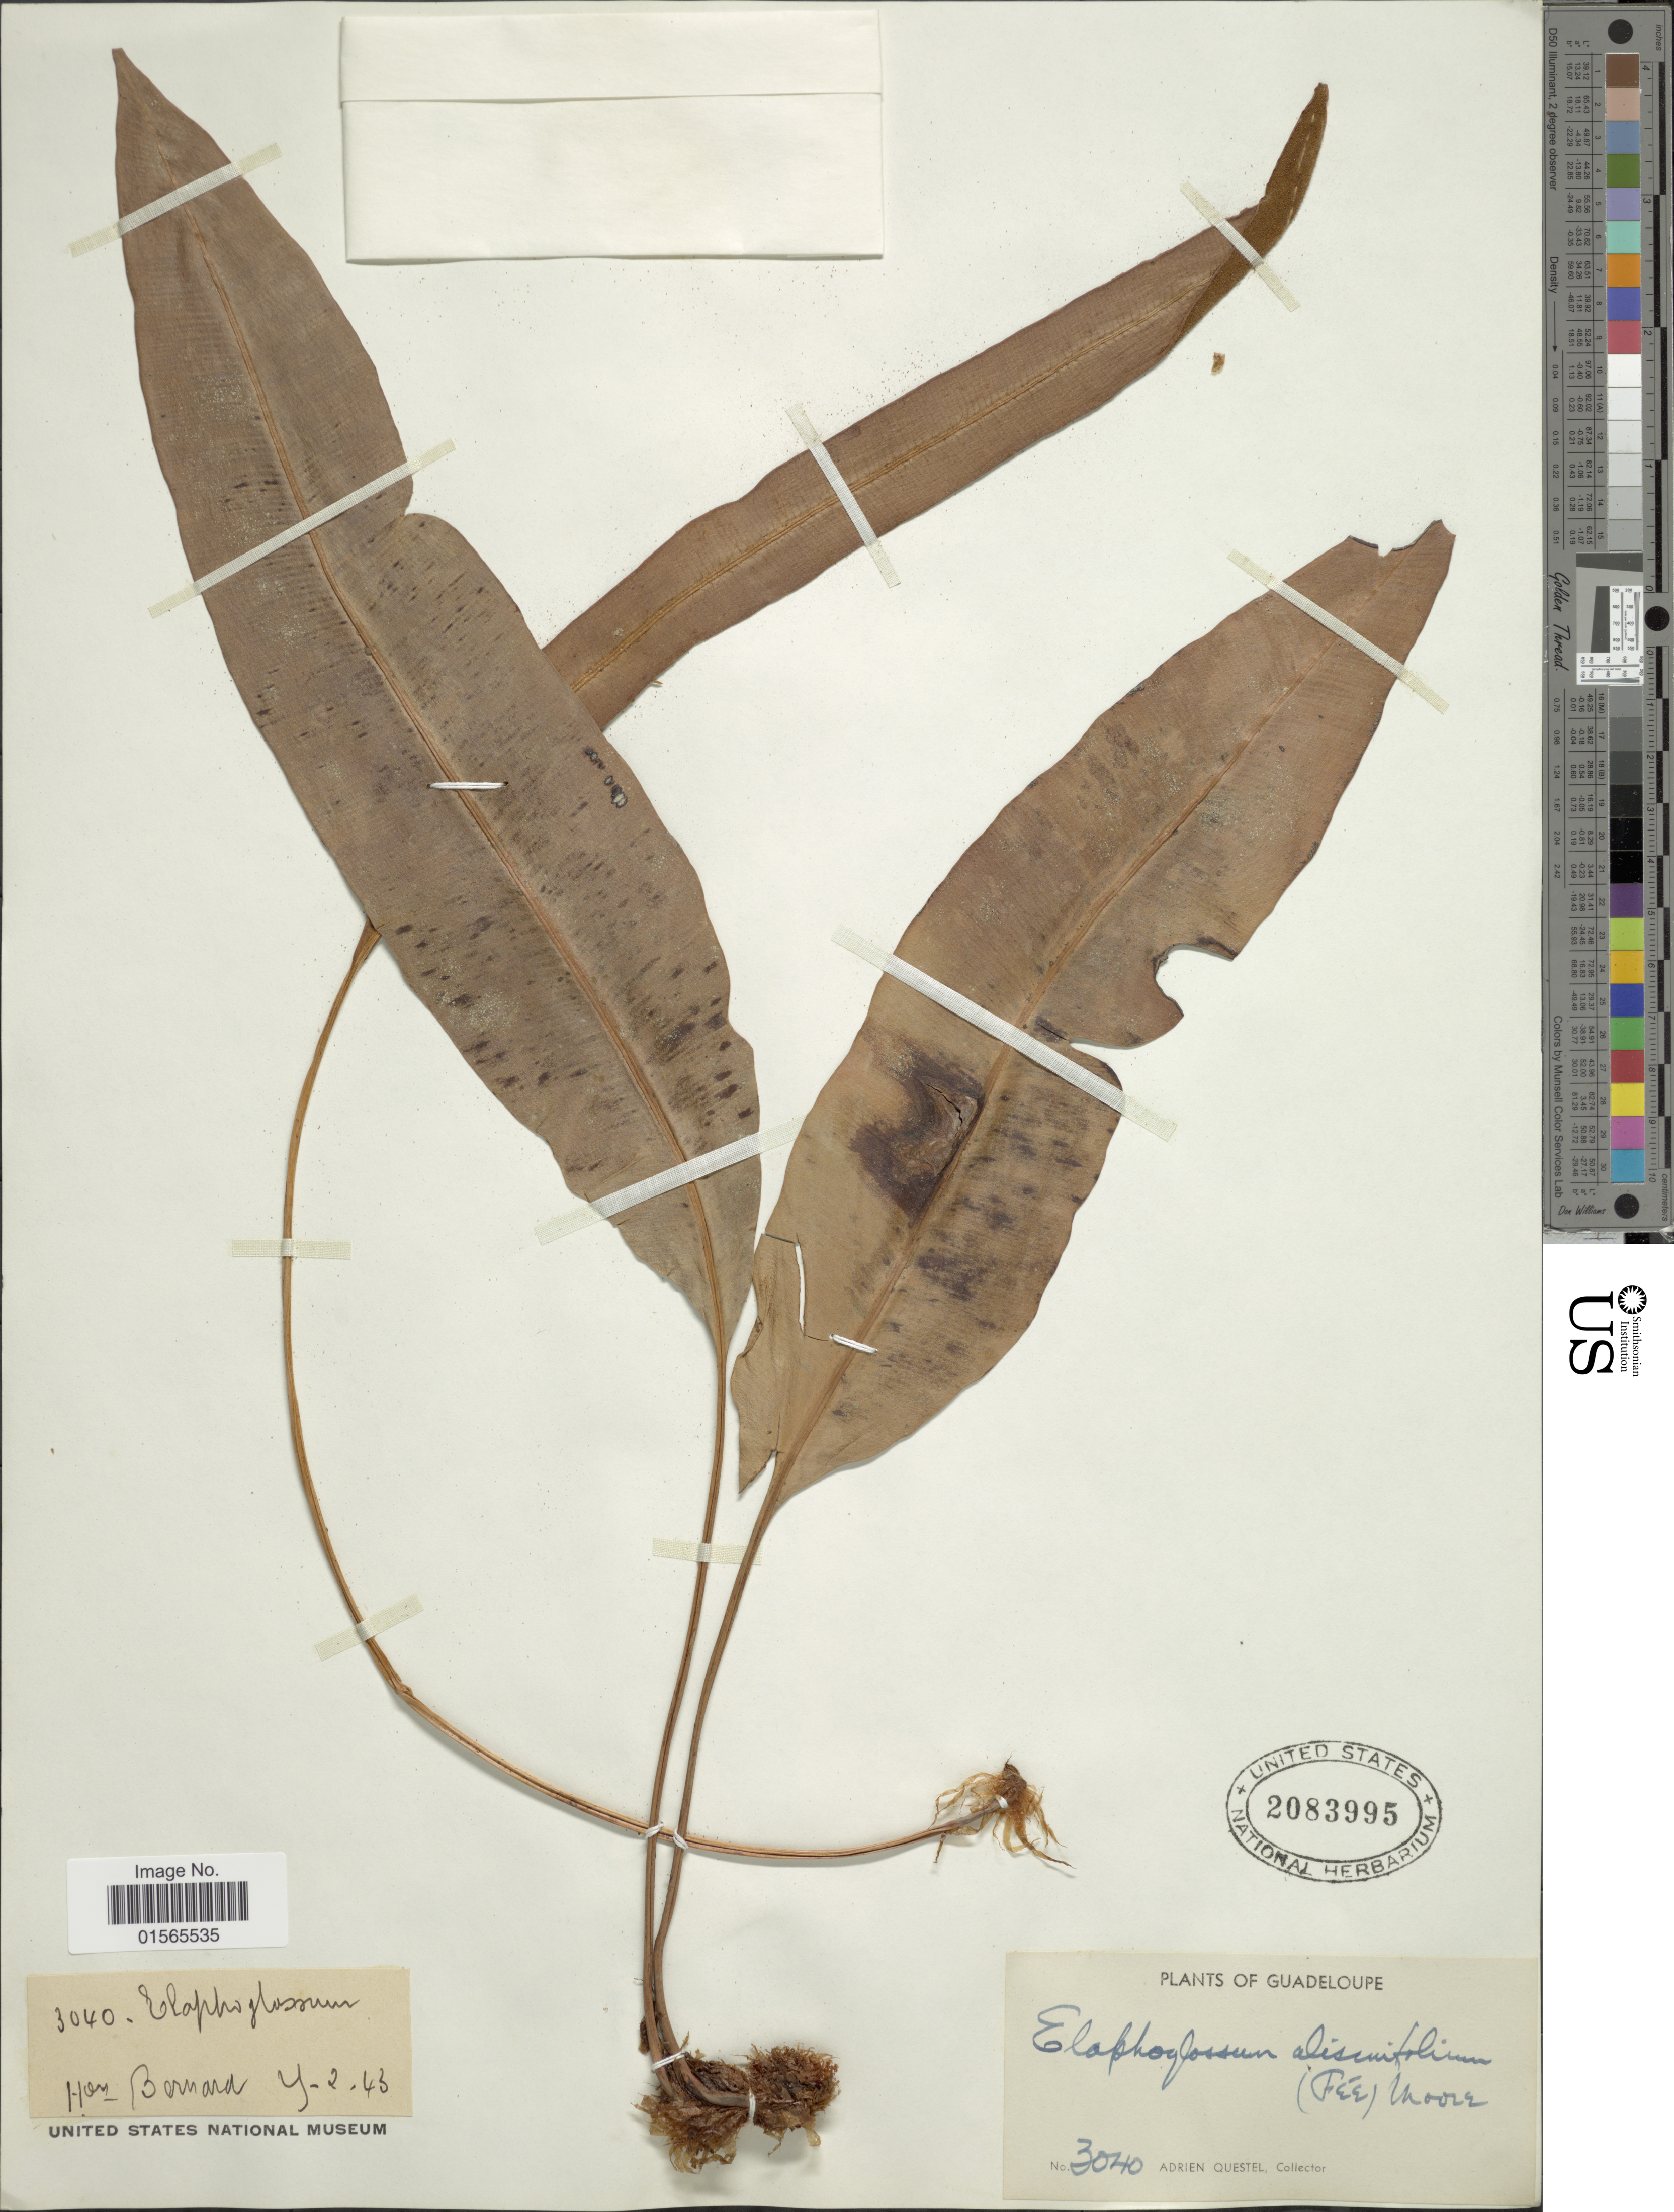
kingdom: Plantae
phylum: Tracheophyta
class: Polypodiopsida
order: Polypodiales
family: Dryopteridaceae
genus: Elaphoglossum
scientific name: Elaphoglossum impressum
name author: (Fée) T. Moore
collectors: A. Questel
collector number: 3040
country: Guadeloupe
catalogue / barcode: US 2083995